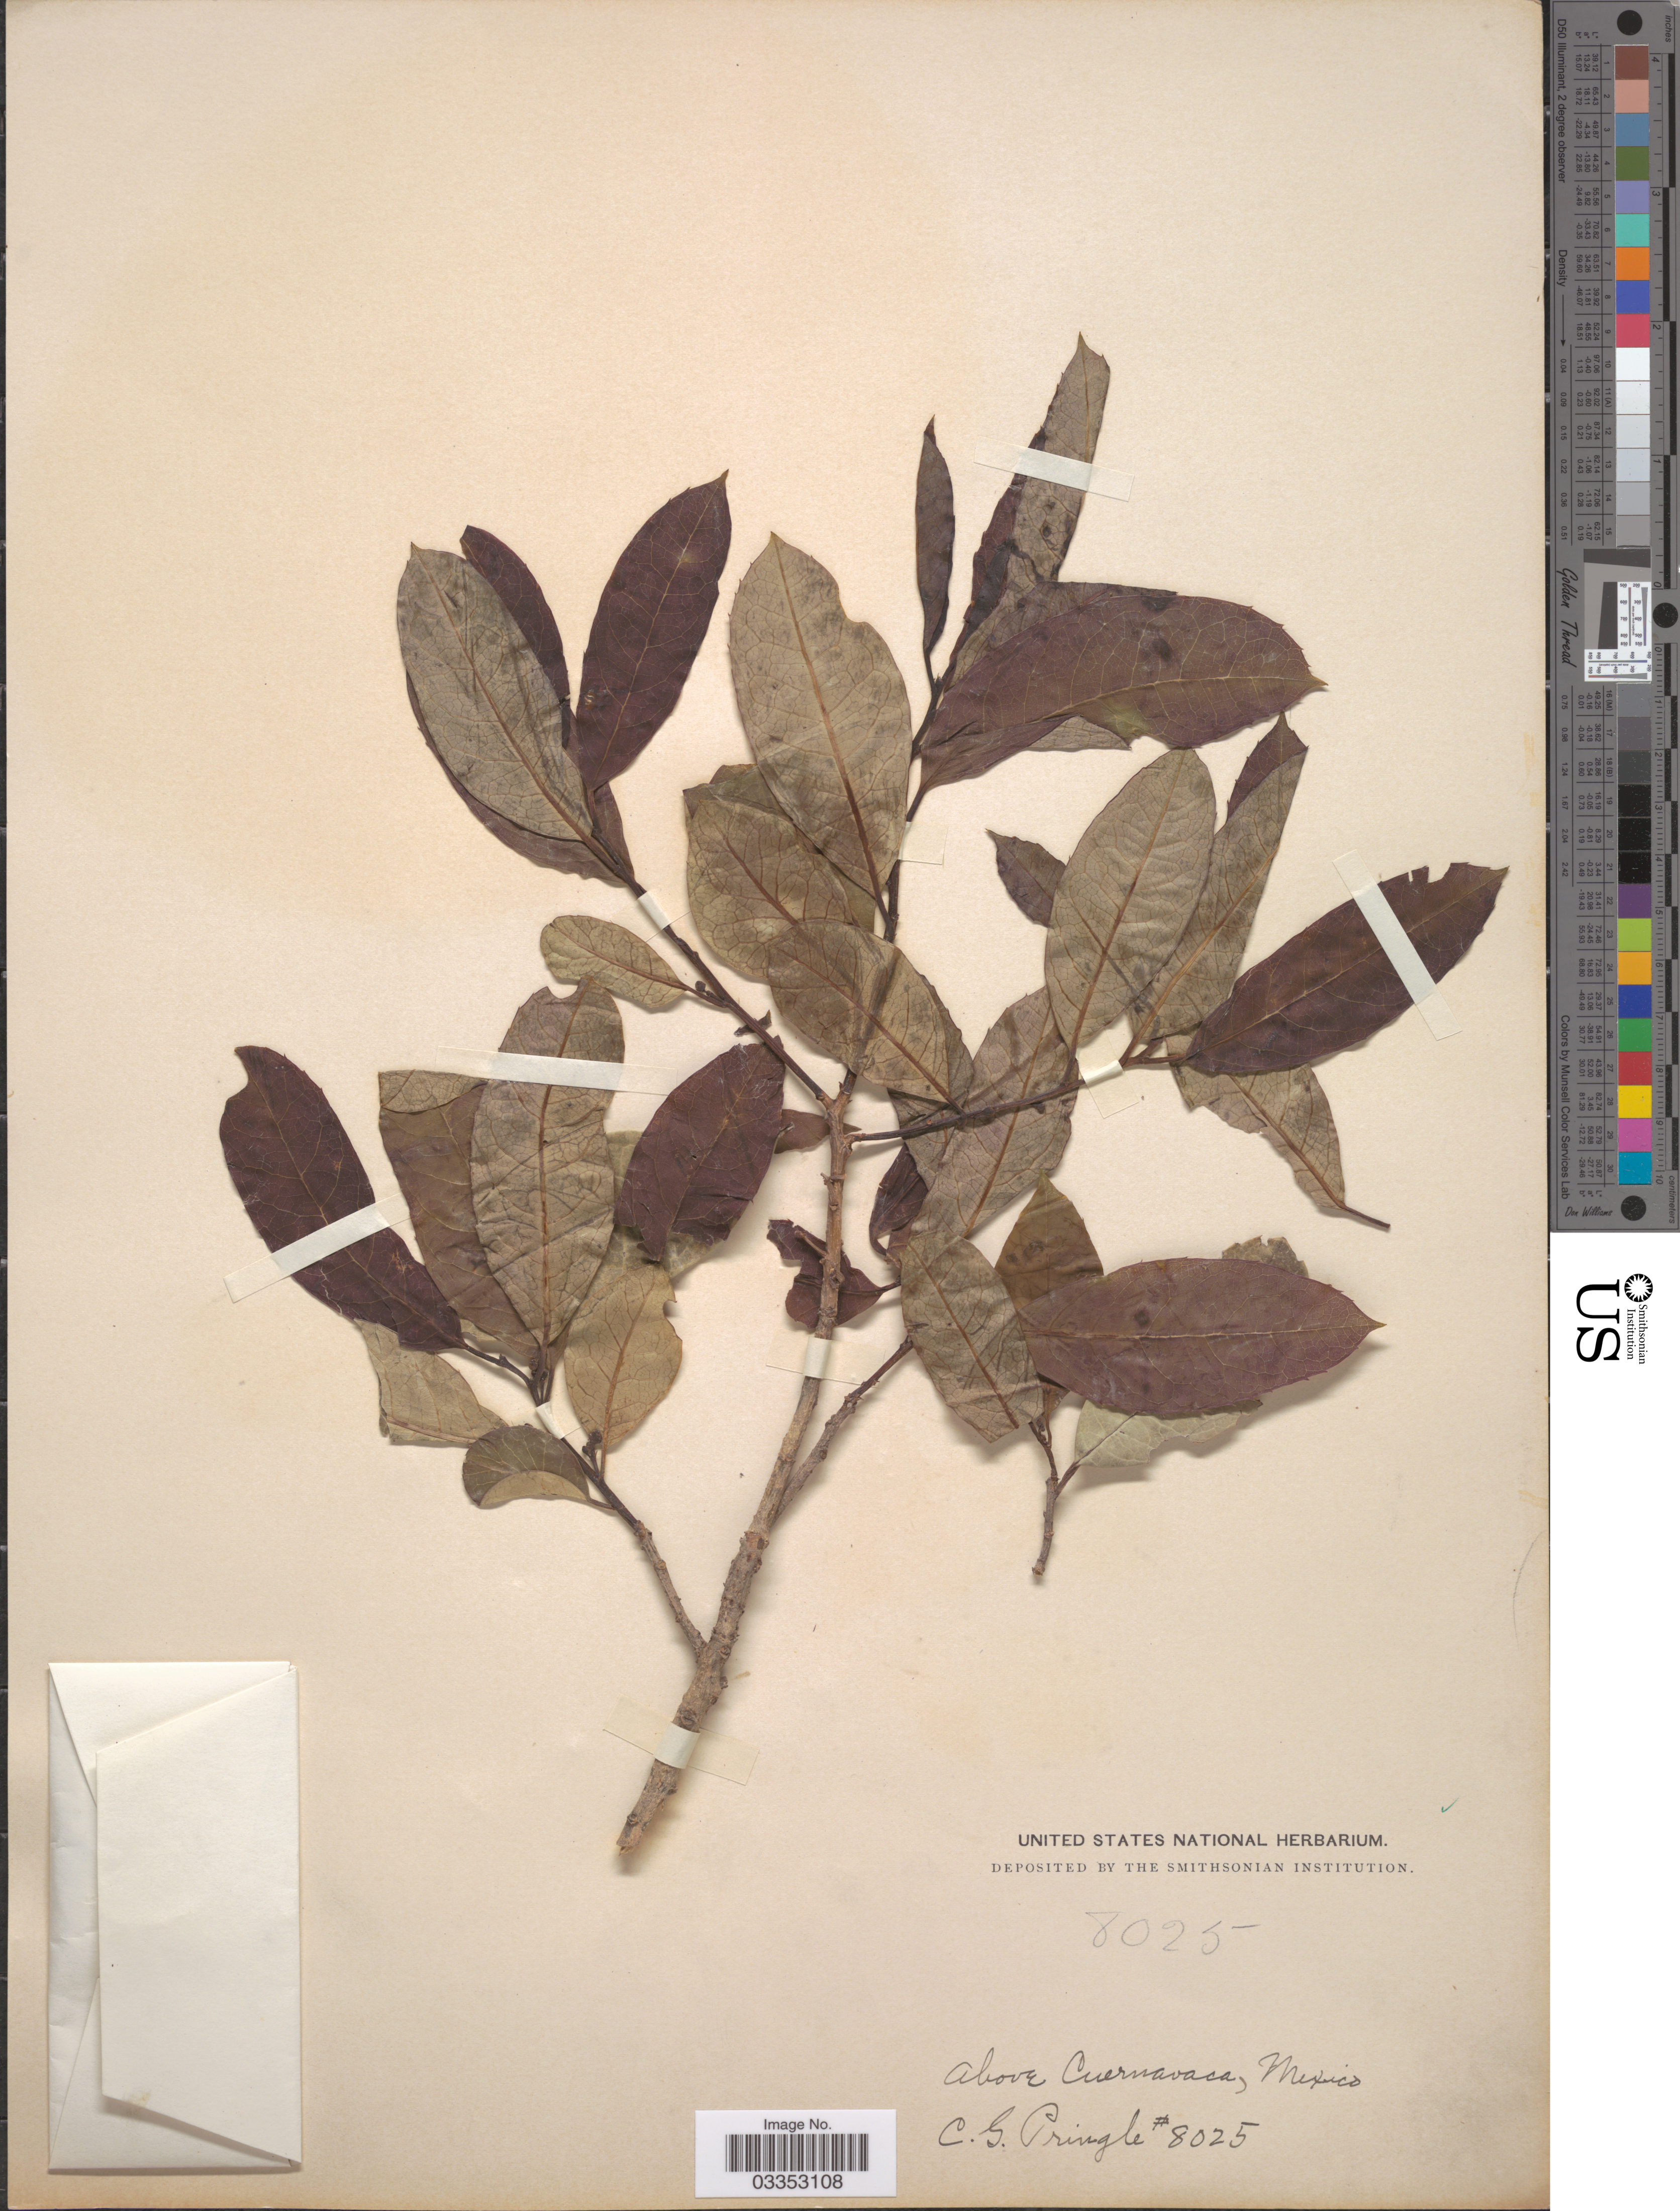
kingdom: Plantae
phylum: Tracheophyta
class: Magnoliopsida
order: Aquifoliales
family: Aquifoliaceae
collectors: C. G. Pringle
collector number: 8025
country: Mexico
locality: Above Cuernavaca.